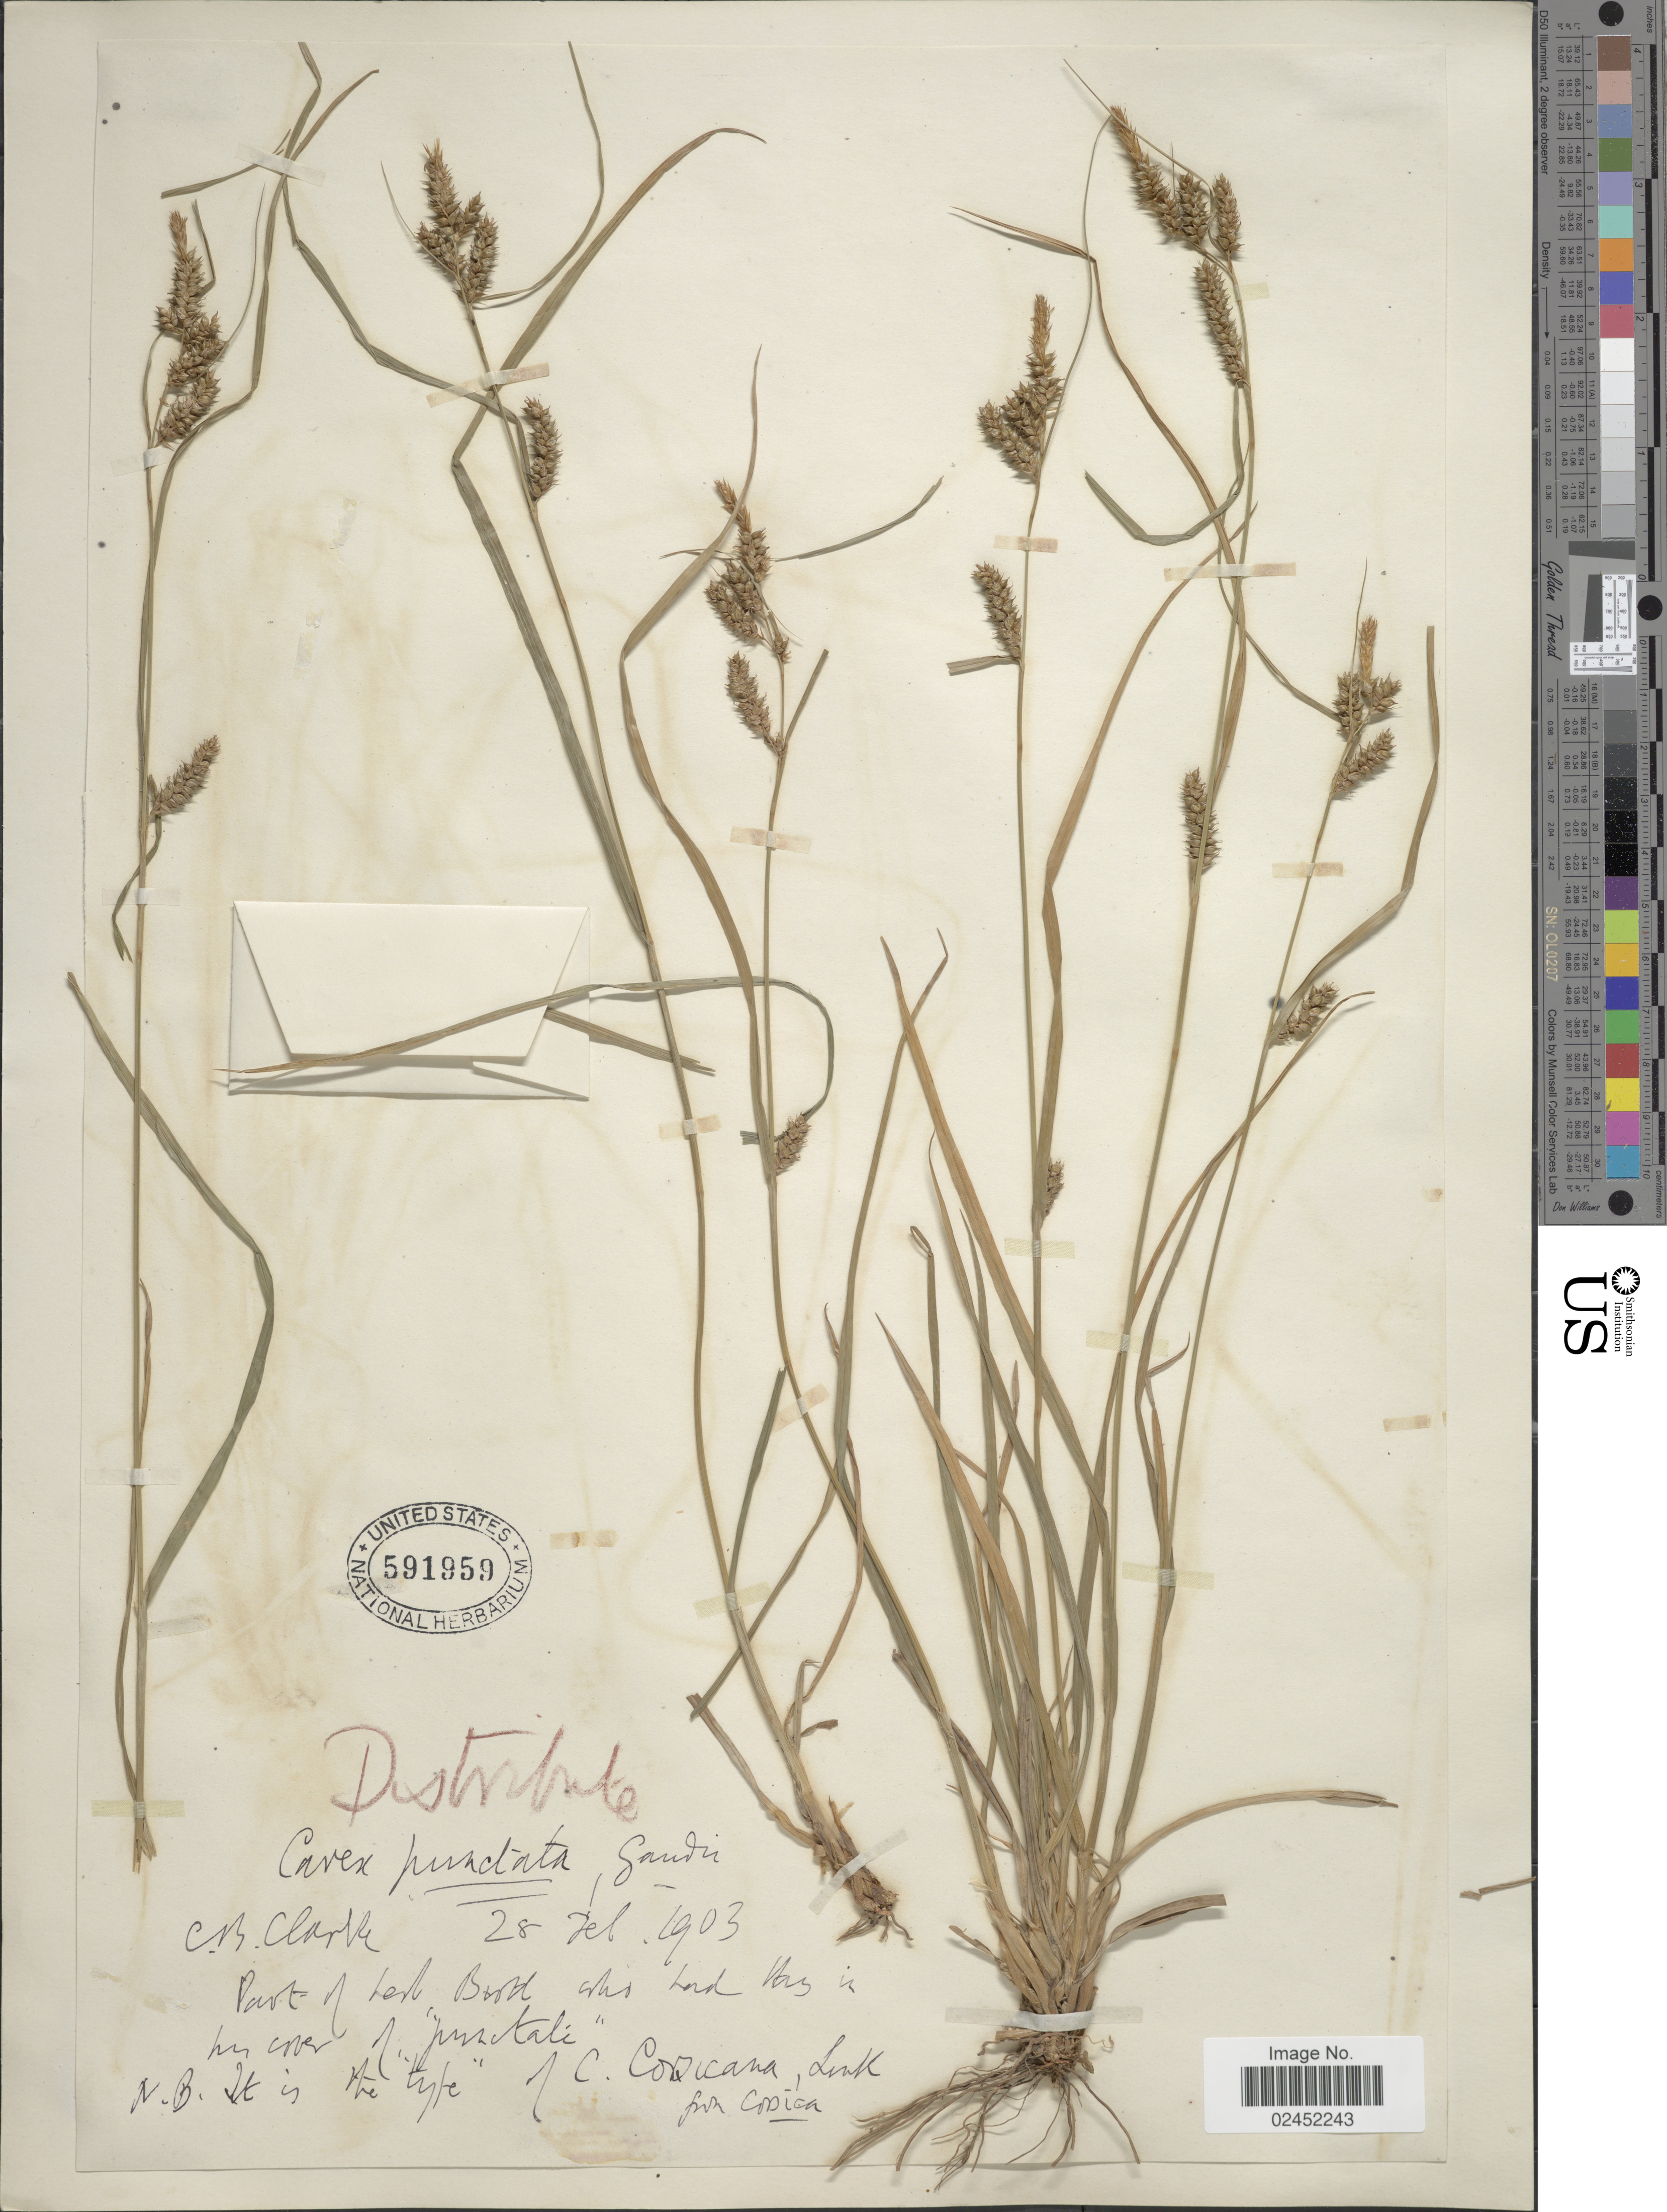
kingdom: Plantae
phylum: Tracheophyta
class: Liliopsida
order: Poales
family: Cyperaceae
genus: Carex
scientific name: Carex punctata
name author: Gaudin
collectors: C. Clark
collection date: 1903-02-28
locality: N.B. It is the "type" of C. Corqucana [interpreted], from Corsica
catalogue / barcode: US 591959